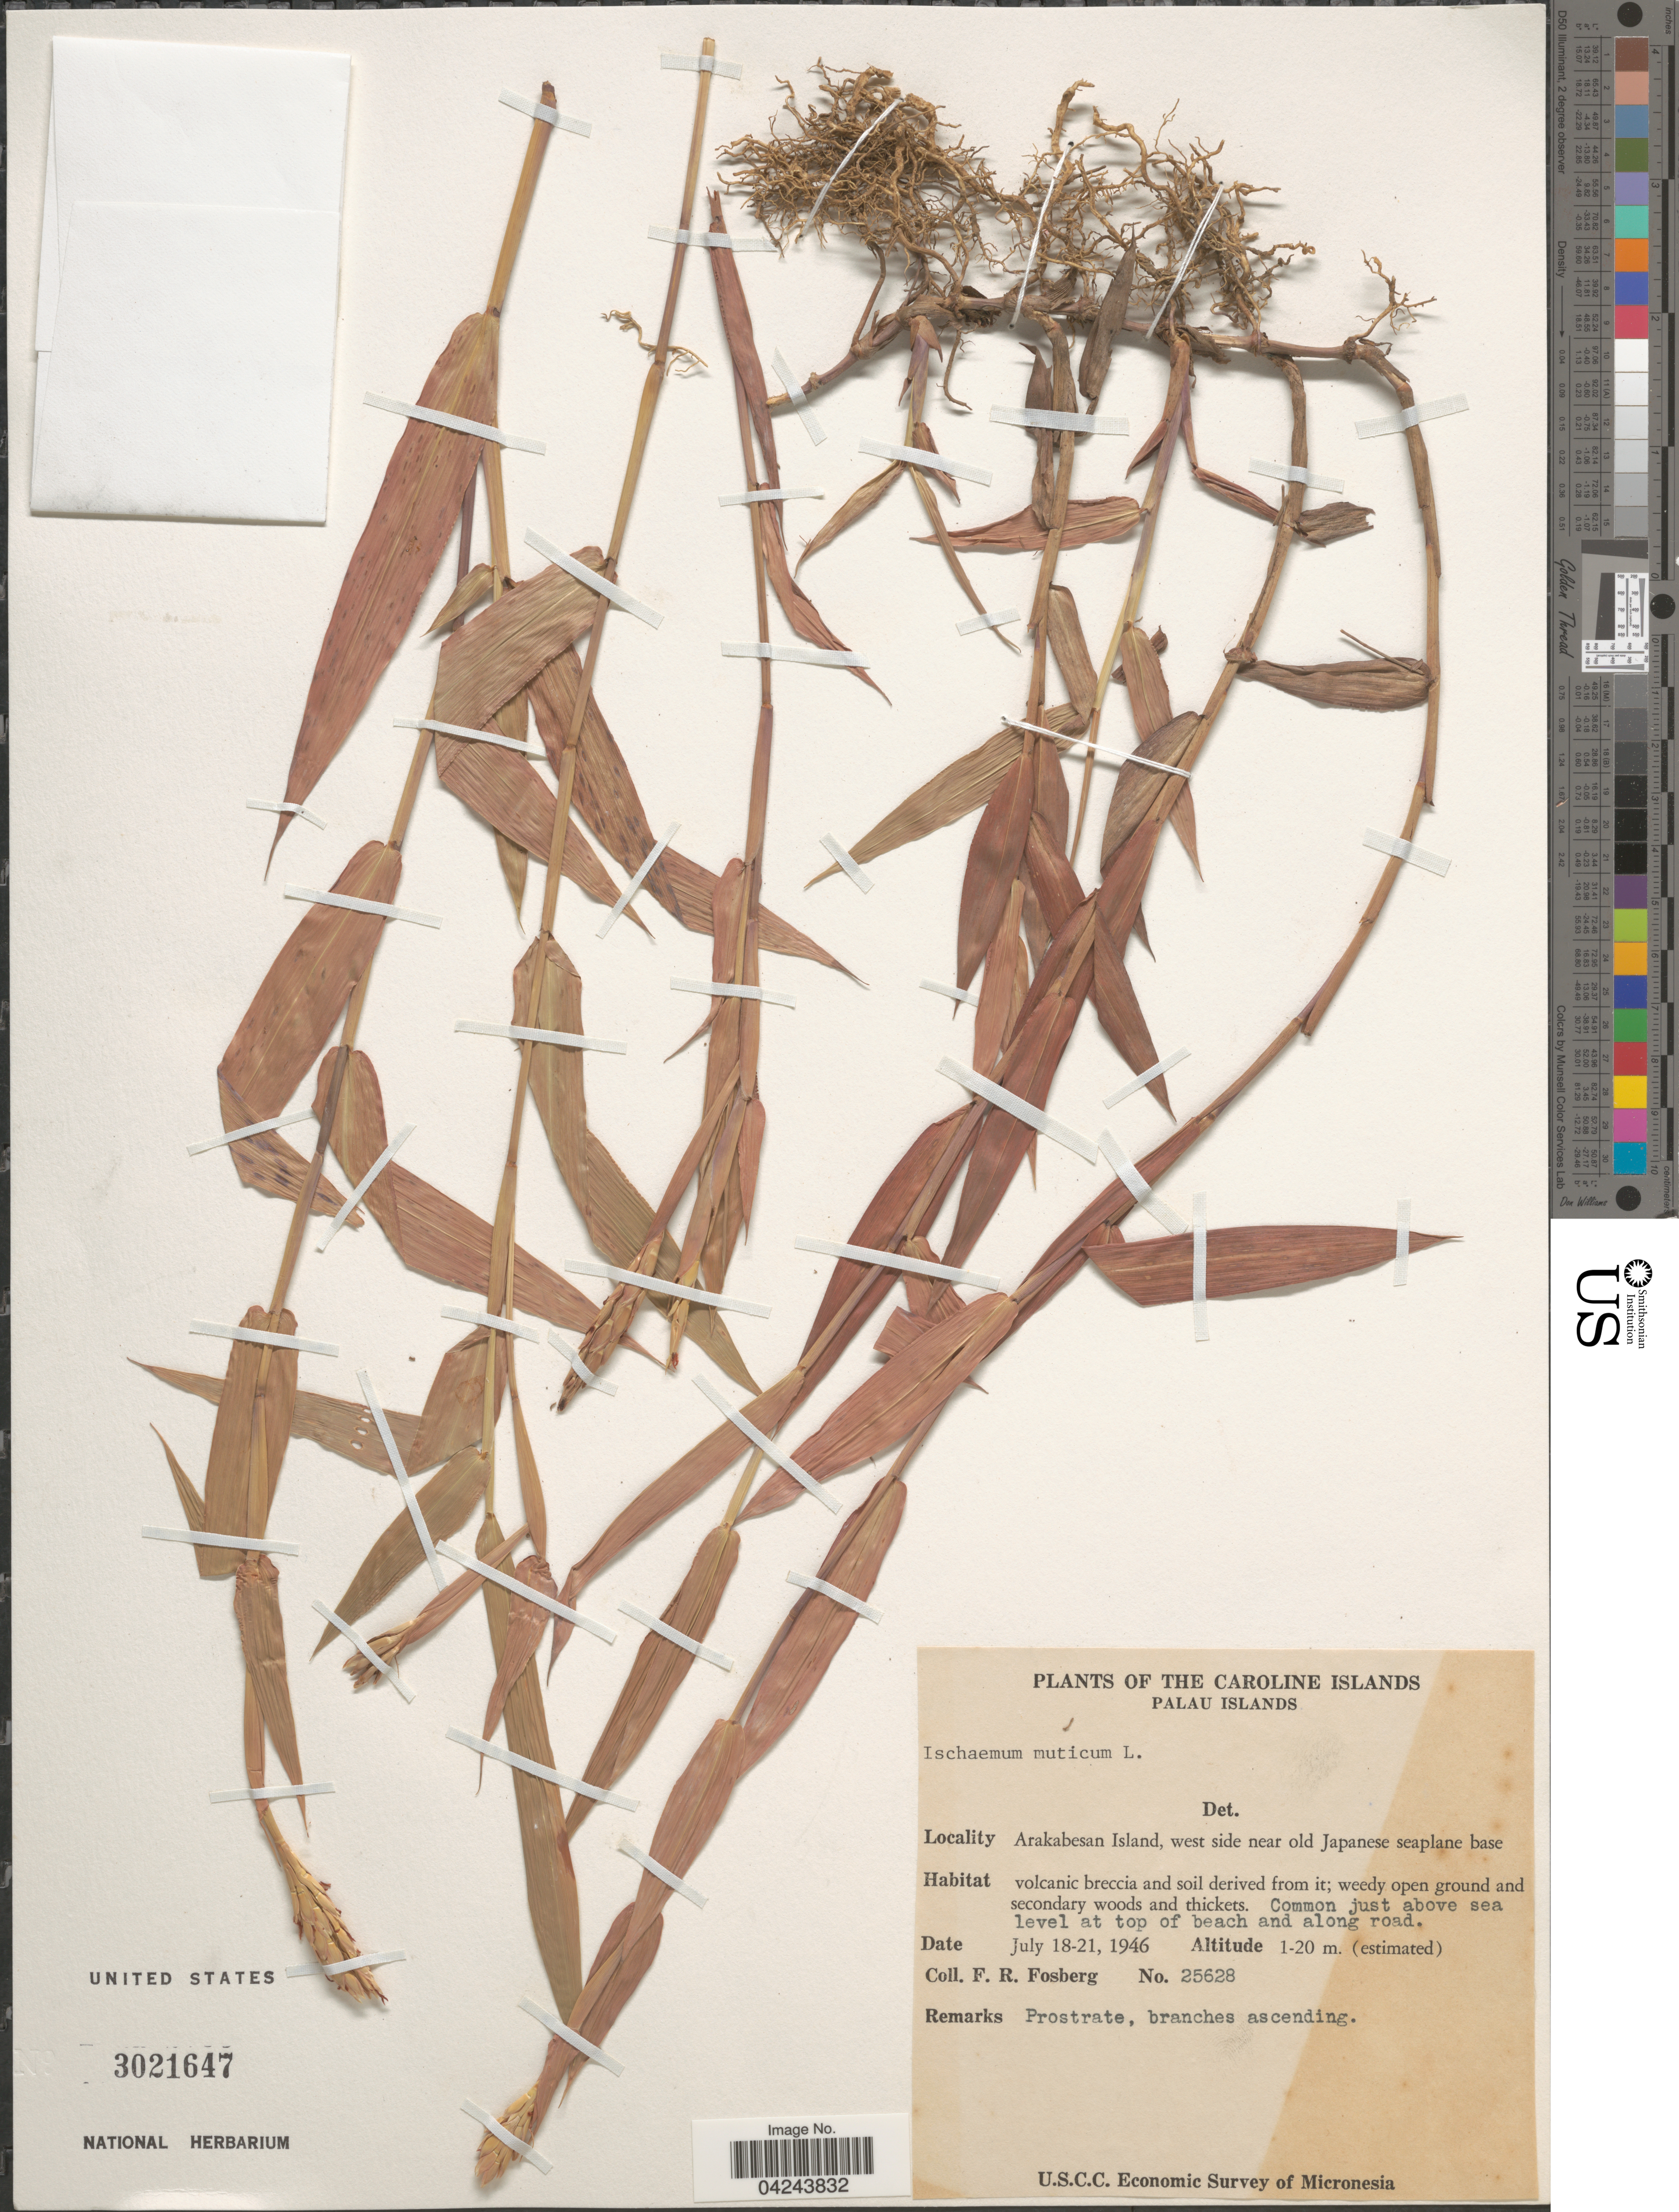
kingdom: Plantae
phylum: Tracheophyta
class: Liliopsida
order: Poales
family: Poaceae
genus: Ischaemum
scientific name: Ischaemum muticum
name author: L.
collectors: F. R. Fosberg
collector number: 25628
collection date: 1946-07-18/1946-07-21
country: Palau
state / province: Koror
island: Ngerekebesang [Arakabesan]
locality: The Caroline Islands. Palau Islands. Arakabesan Island, west side near Old Japanese base. Common just above sea level at top of beach and along road. U.S.C.C. Economic Survey of Micronesia.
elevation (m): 1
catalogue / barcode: US 3021647